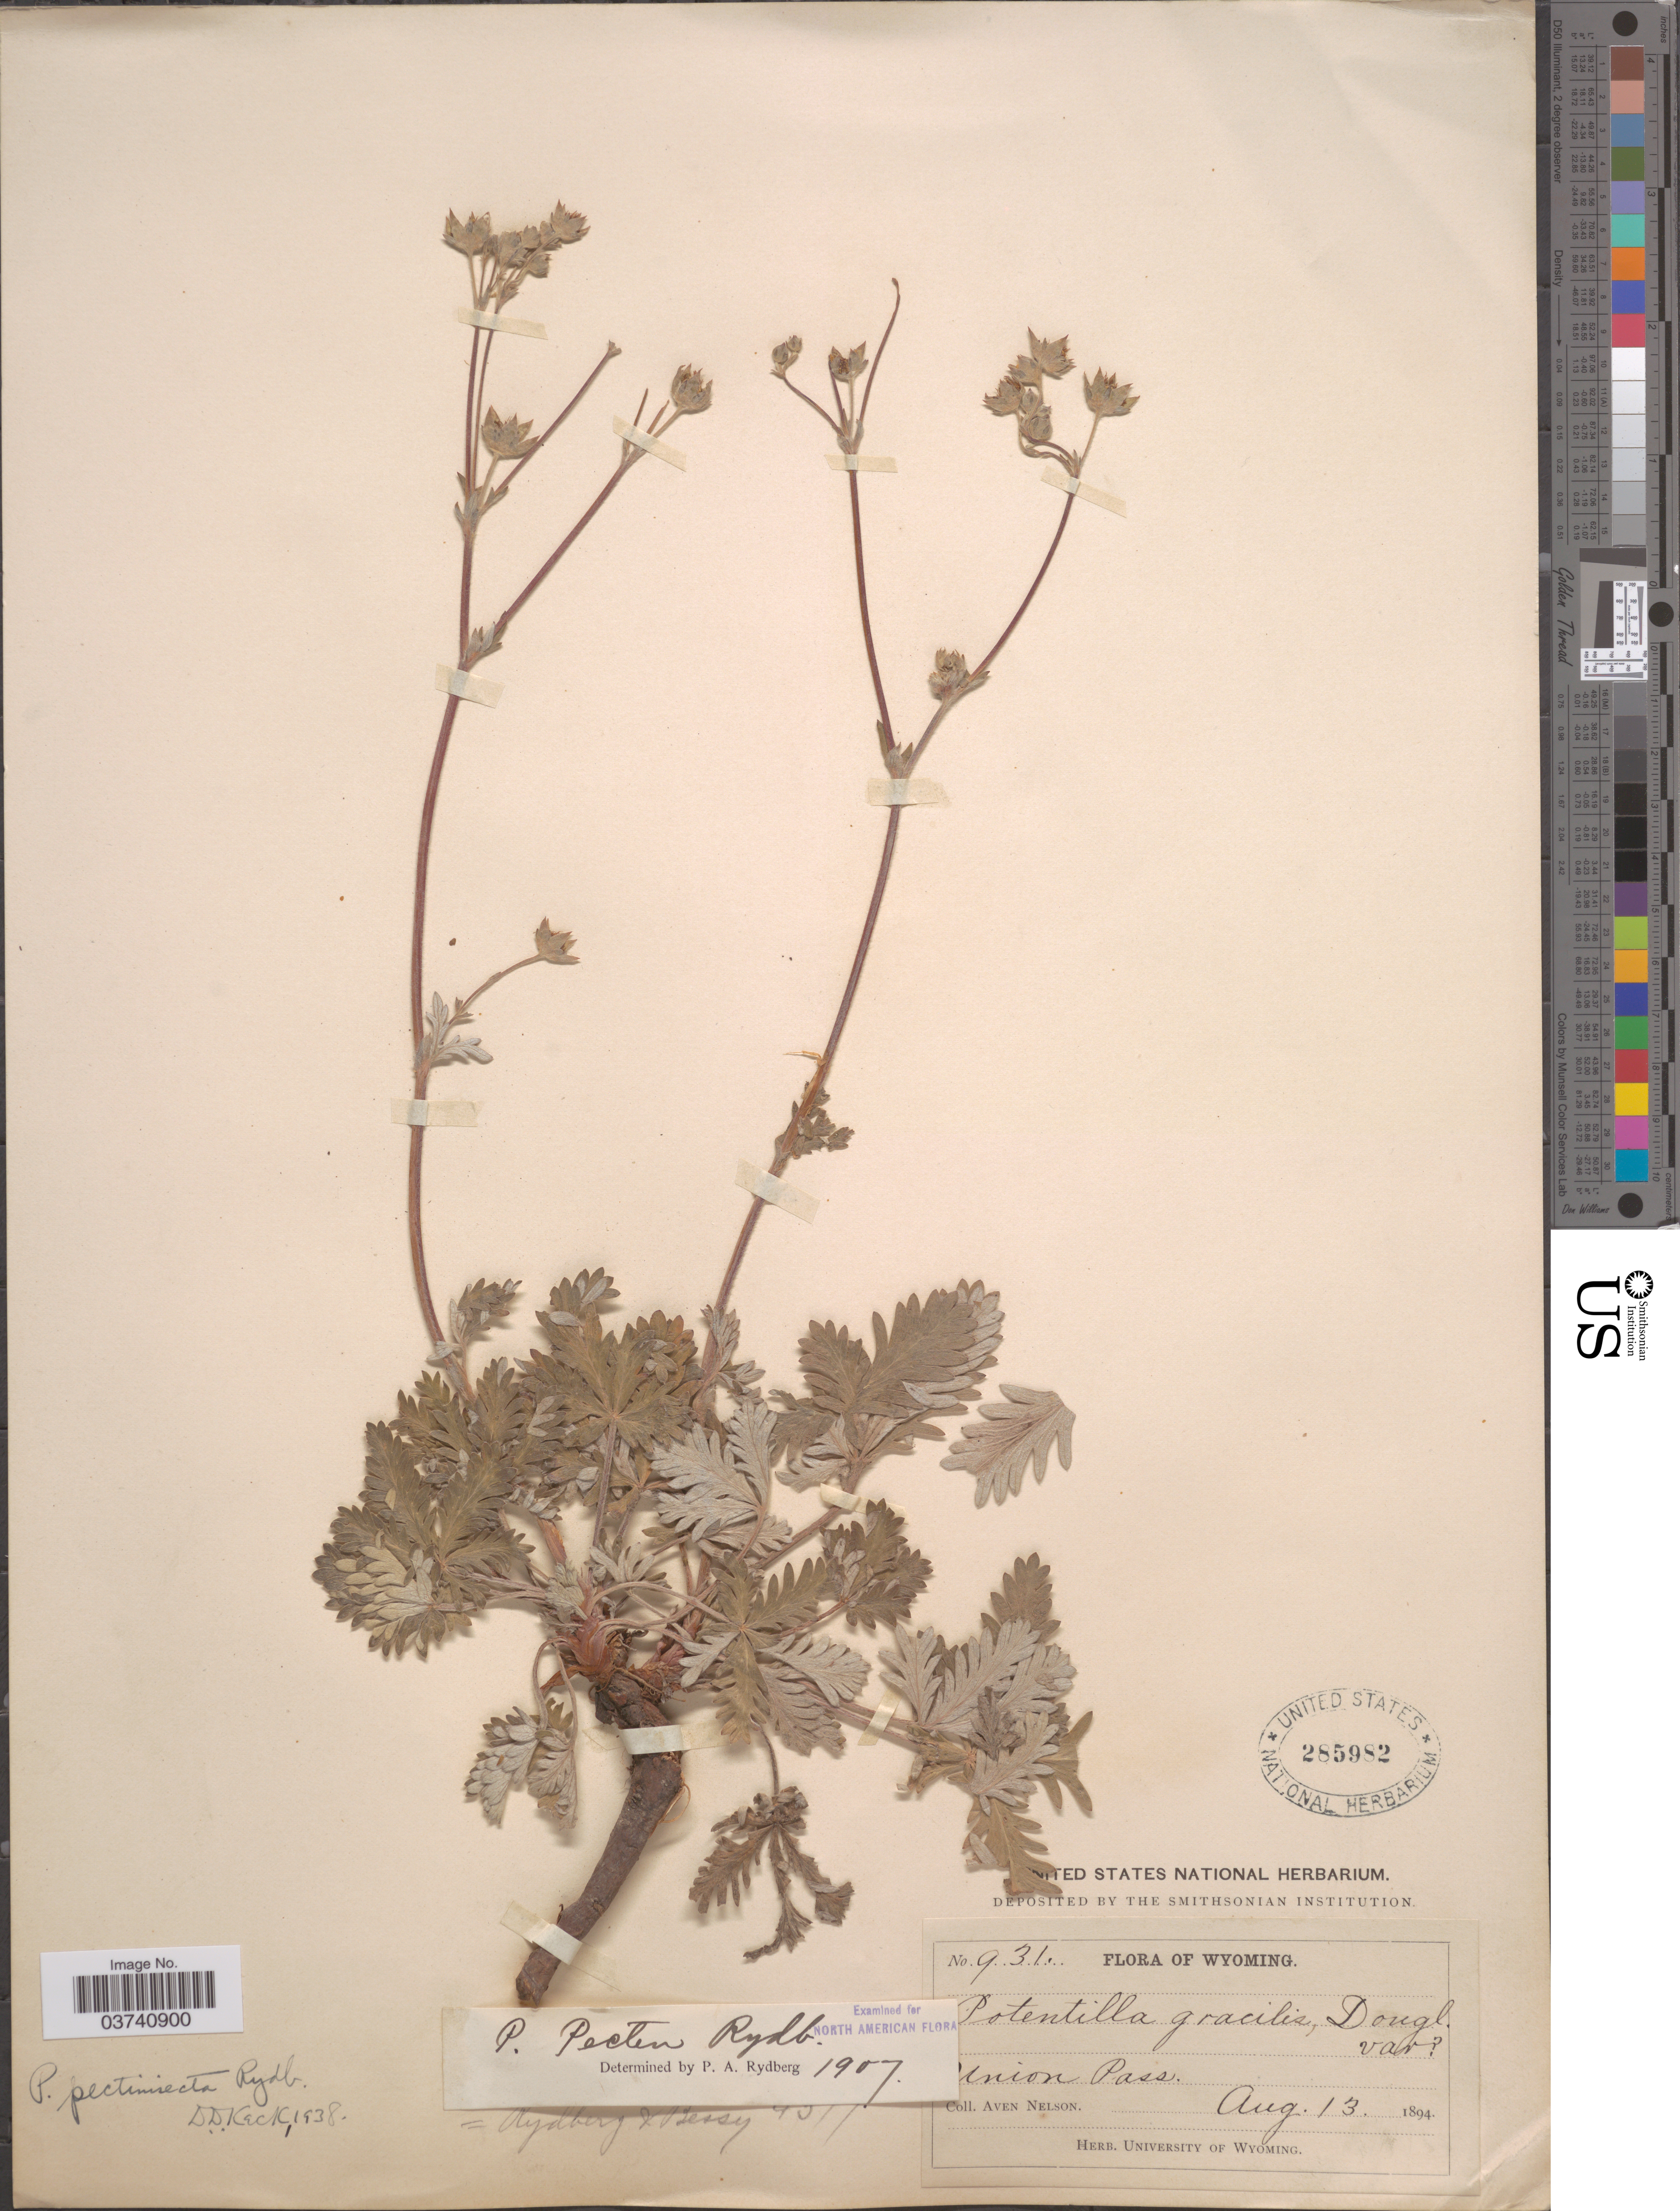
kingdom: Plantae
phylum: Tracheophyta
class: Magnoliopsida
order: Rosales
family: Rosaceae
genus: Potentilla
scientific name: Potentilla gracilis var. elmeri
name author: (Rydb.) Jeps.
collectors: A. Nelson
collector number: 931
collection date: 1894-08-13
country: United States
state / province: Wyoming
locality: Union Pass.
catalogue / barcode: US 285982